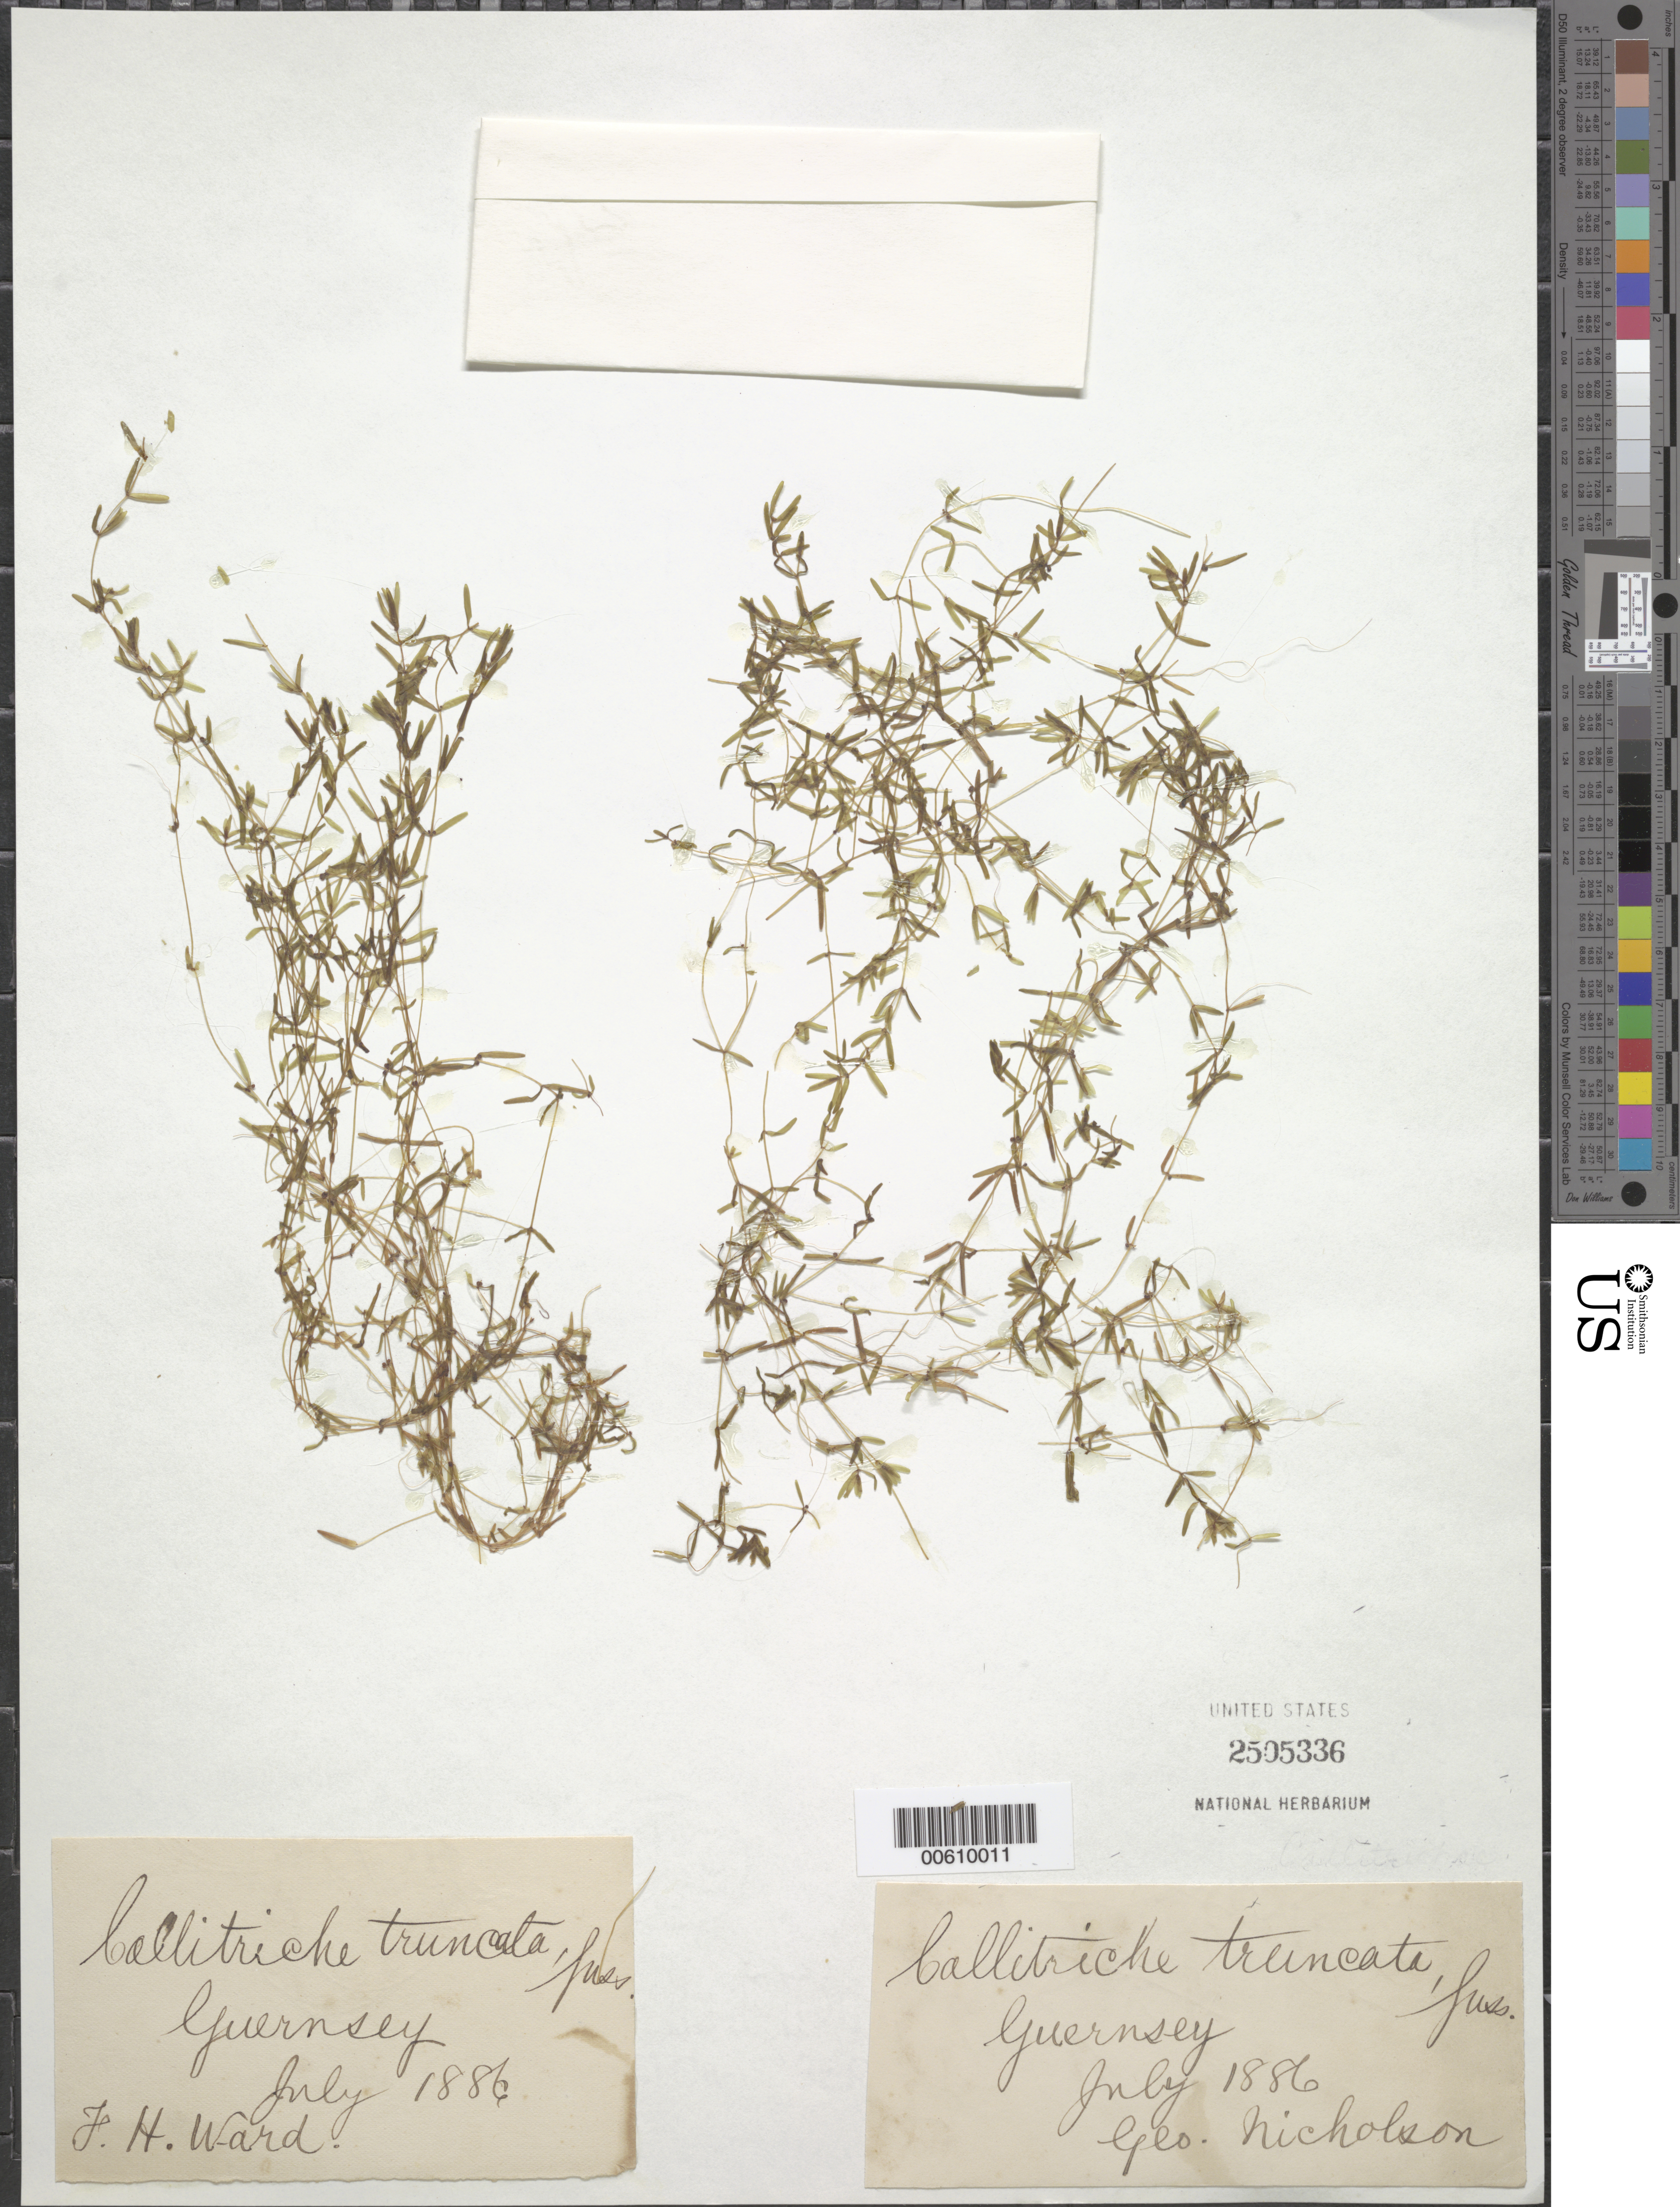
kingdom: Plantae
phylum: Tracheophyta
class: Magnoliopsida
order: Lamiales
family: Plantaginaceae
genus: Callitriche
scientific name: Callitriche truncata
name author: Fuss.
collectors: G. Nicholson & J. H. Ward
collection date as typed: Jul 1886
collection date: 1886-07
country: United Kingdom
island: Guernsey Island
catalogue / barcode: US 2505336